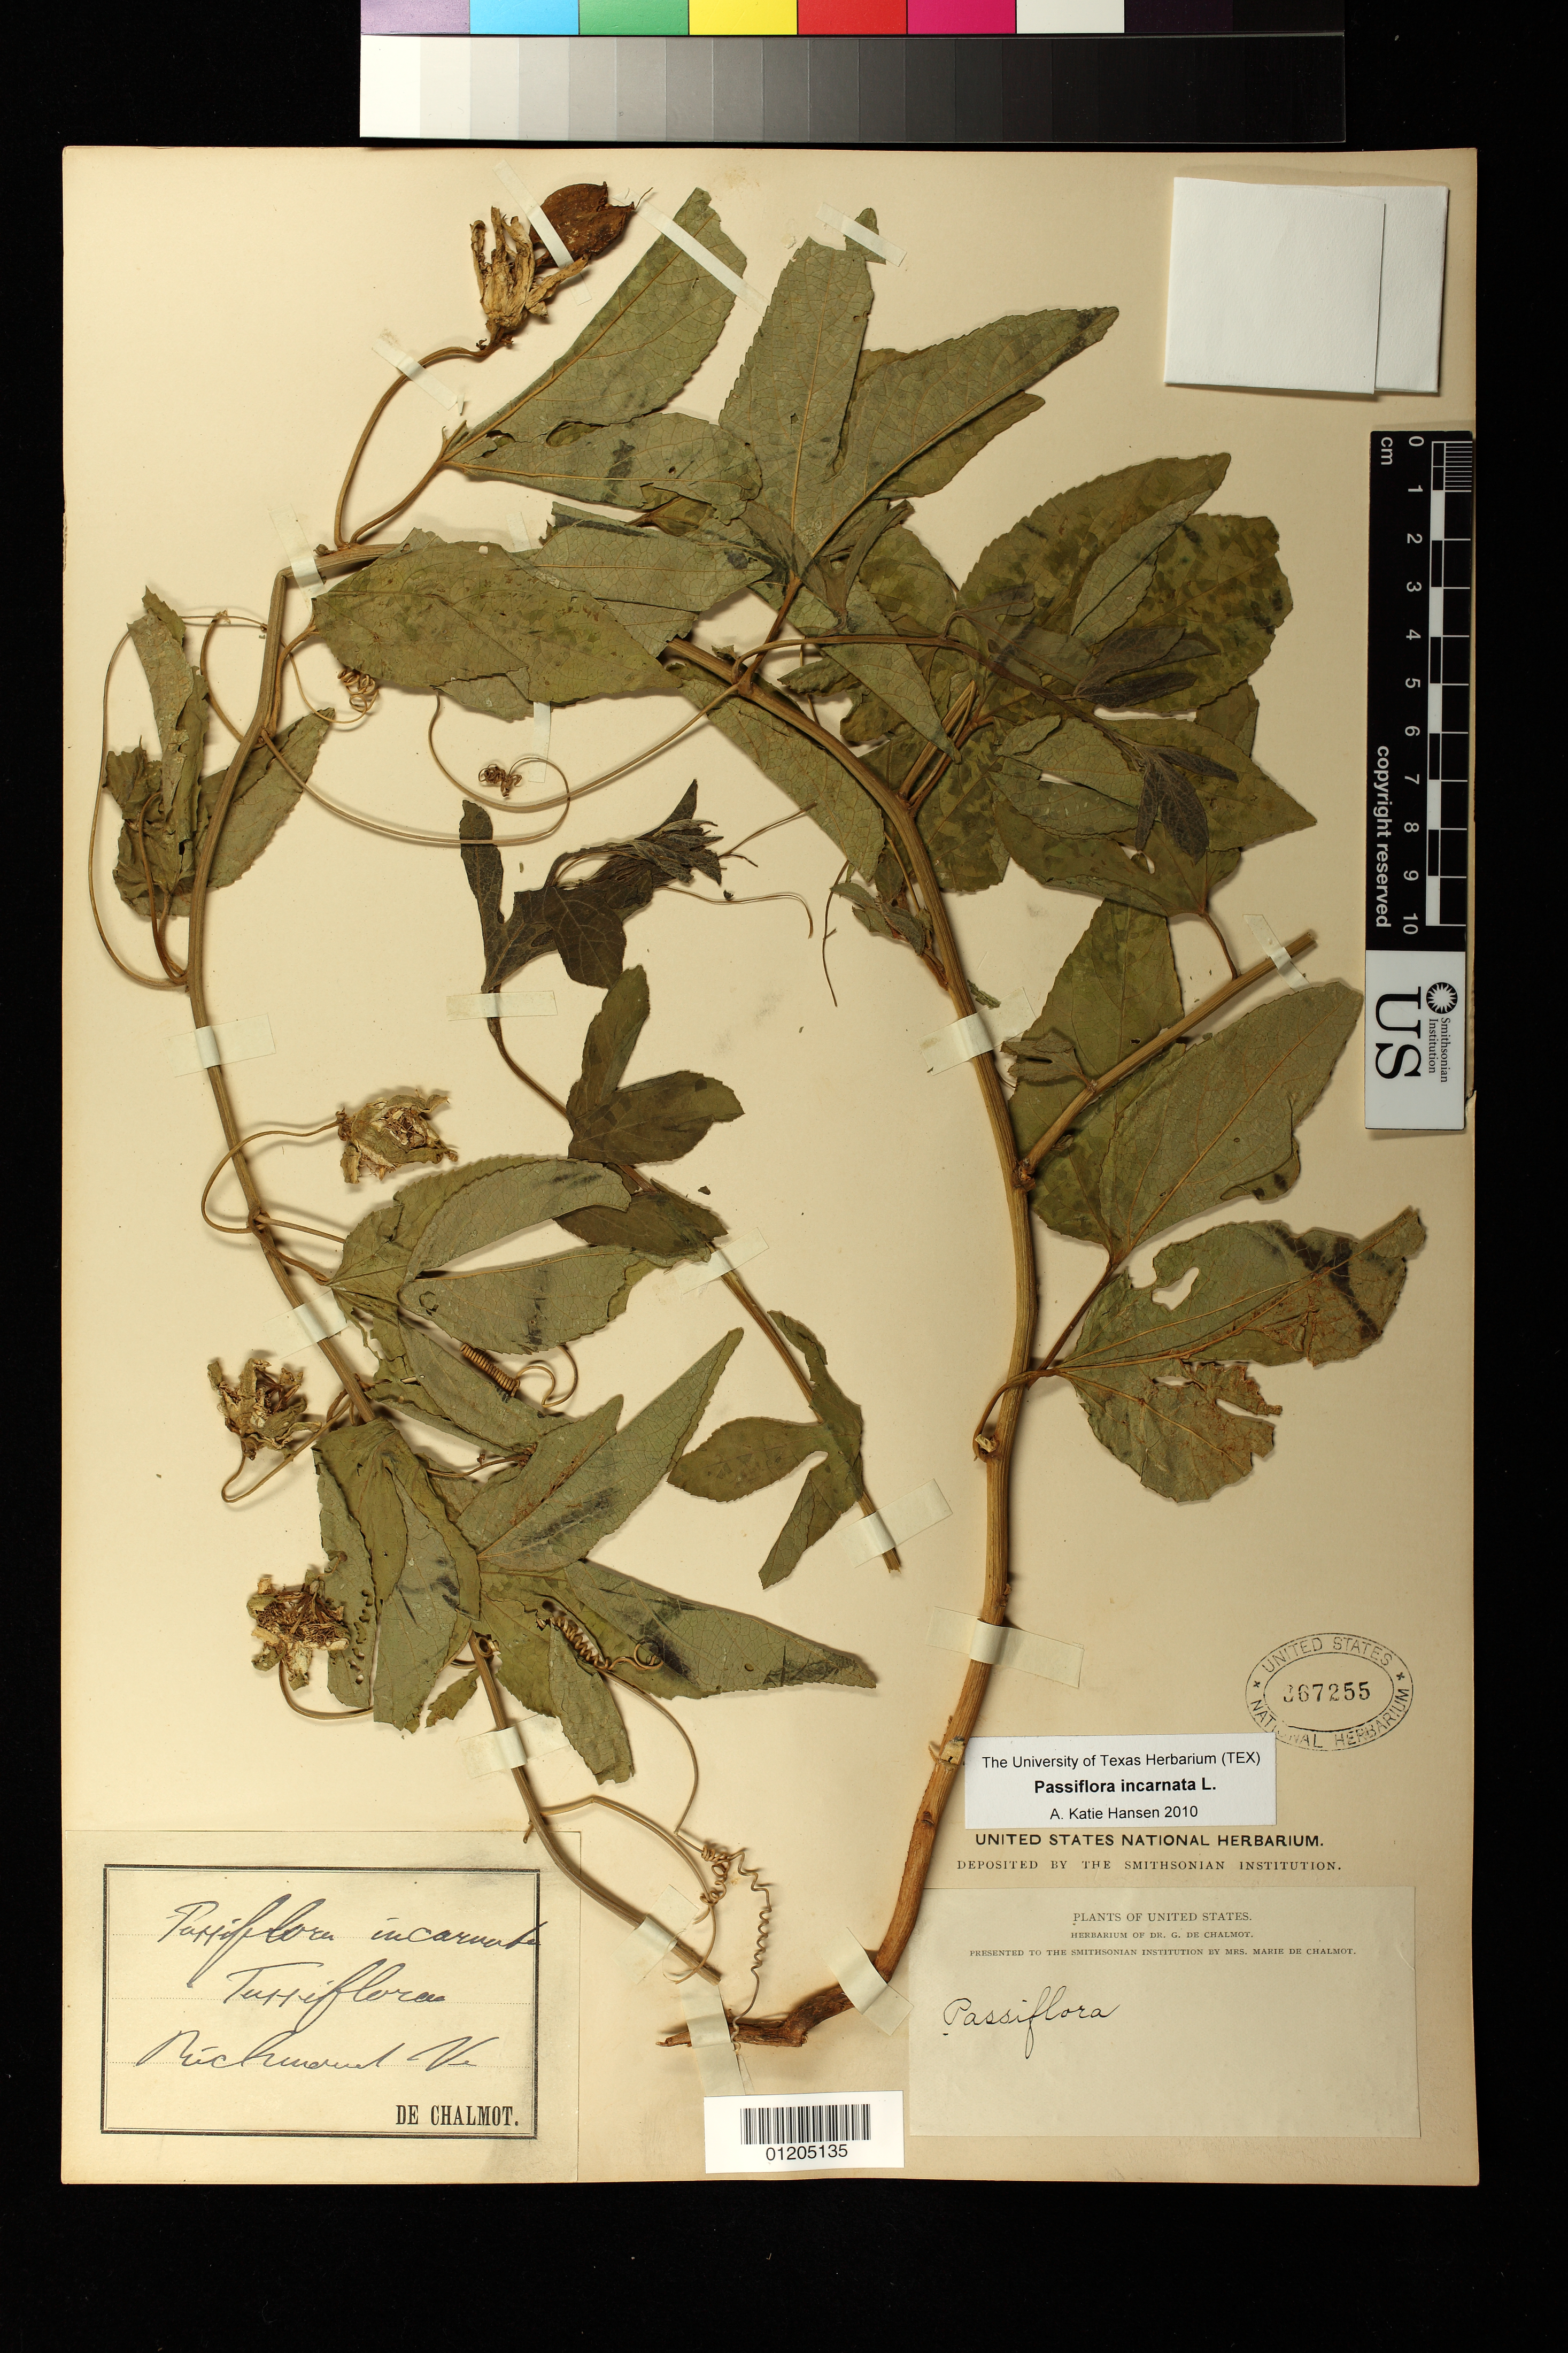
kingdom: Plantae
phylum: Tracheophyta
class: Magnoliopsida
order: Malpighiales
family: Passifloraceae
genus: Passiflora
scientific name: Passiflora incarnata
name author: L.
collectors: G. de Chalmot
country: United States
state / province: Virginia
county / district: Henrico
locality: Richmond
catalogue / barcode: US 367255